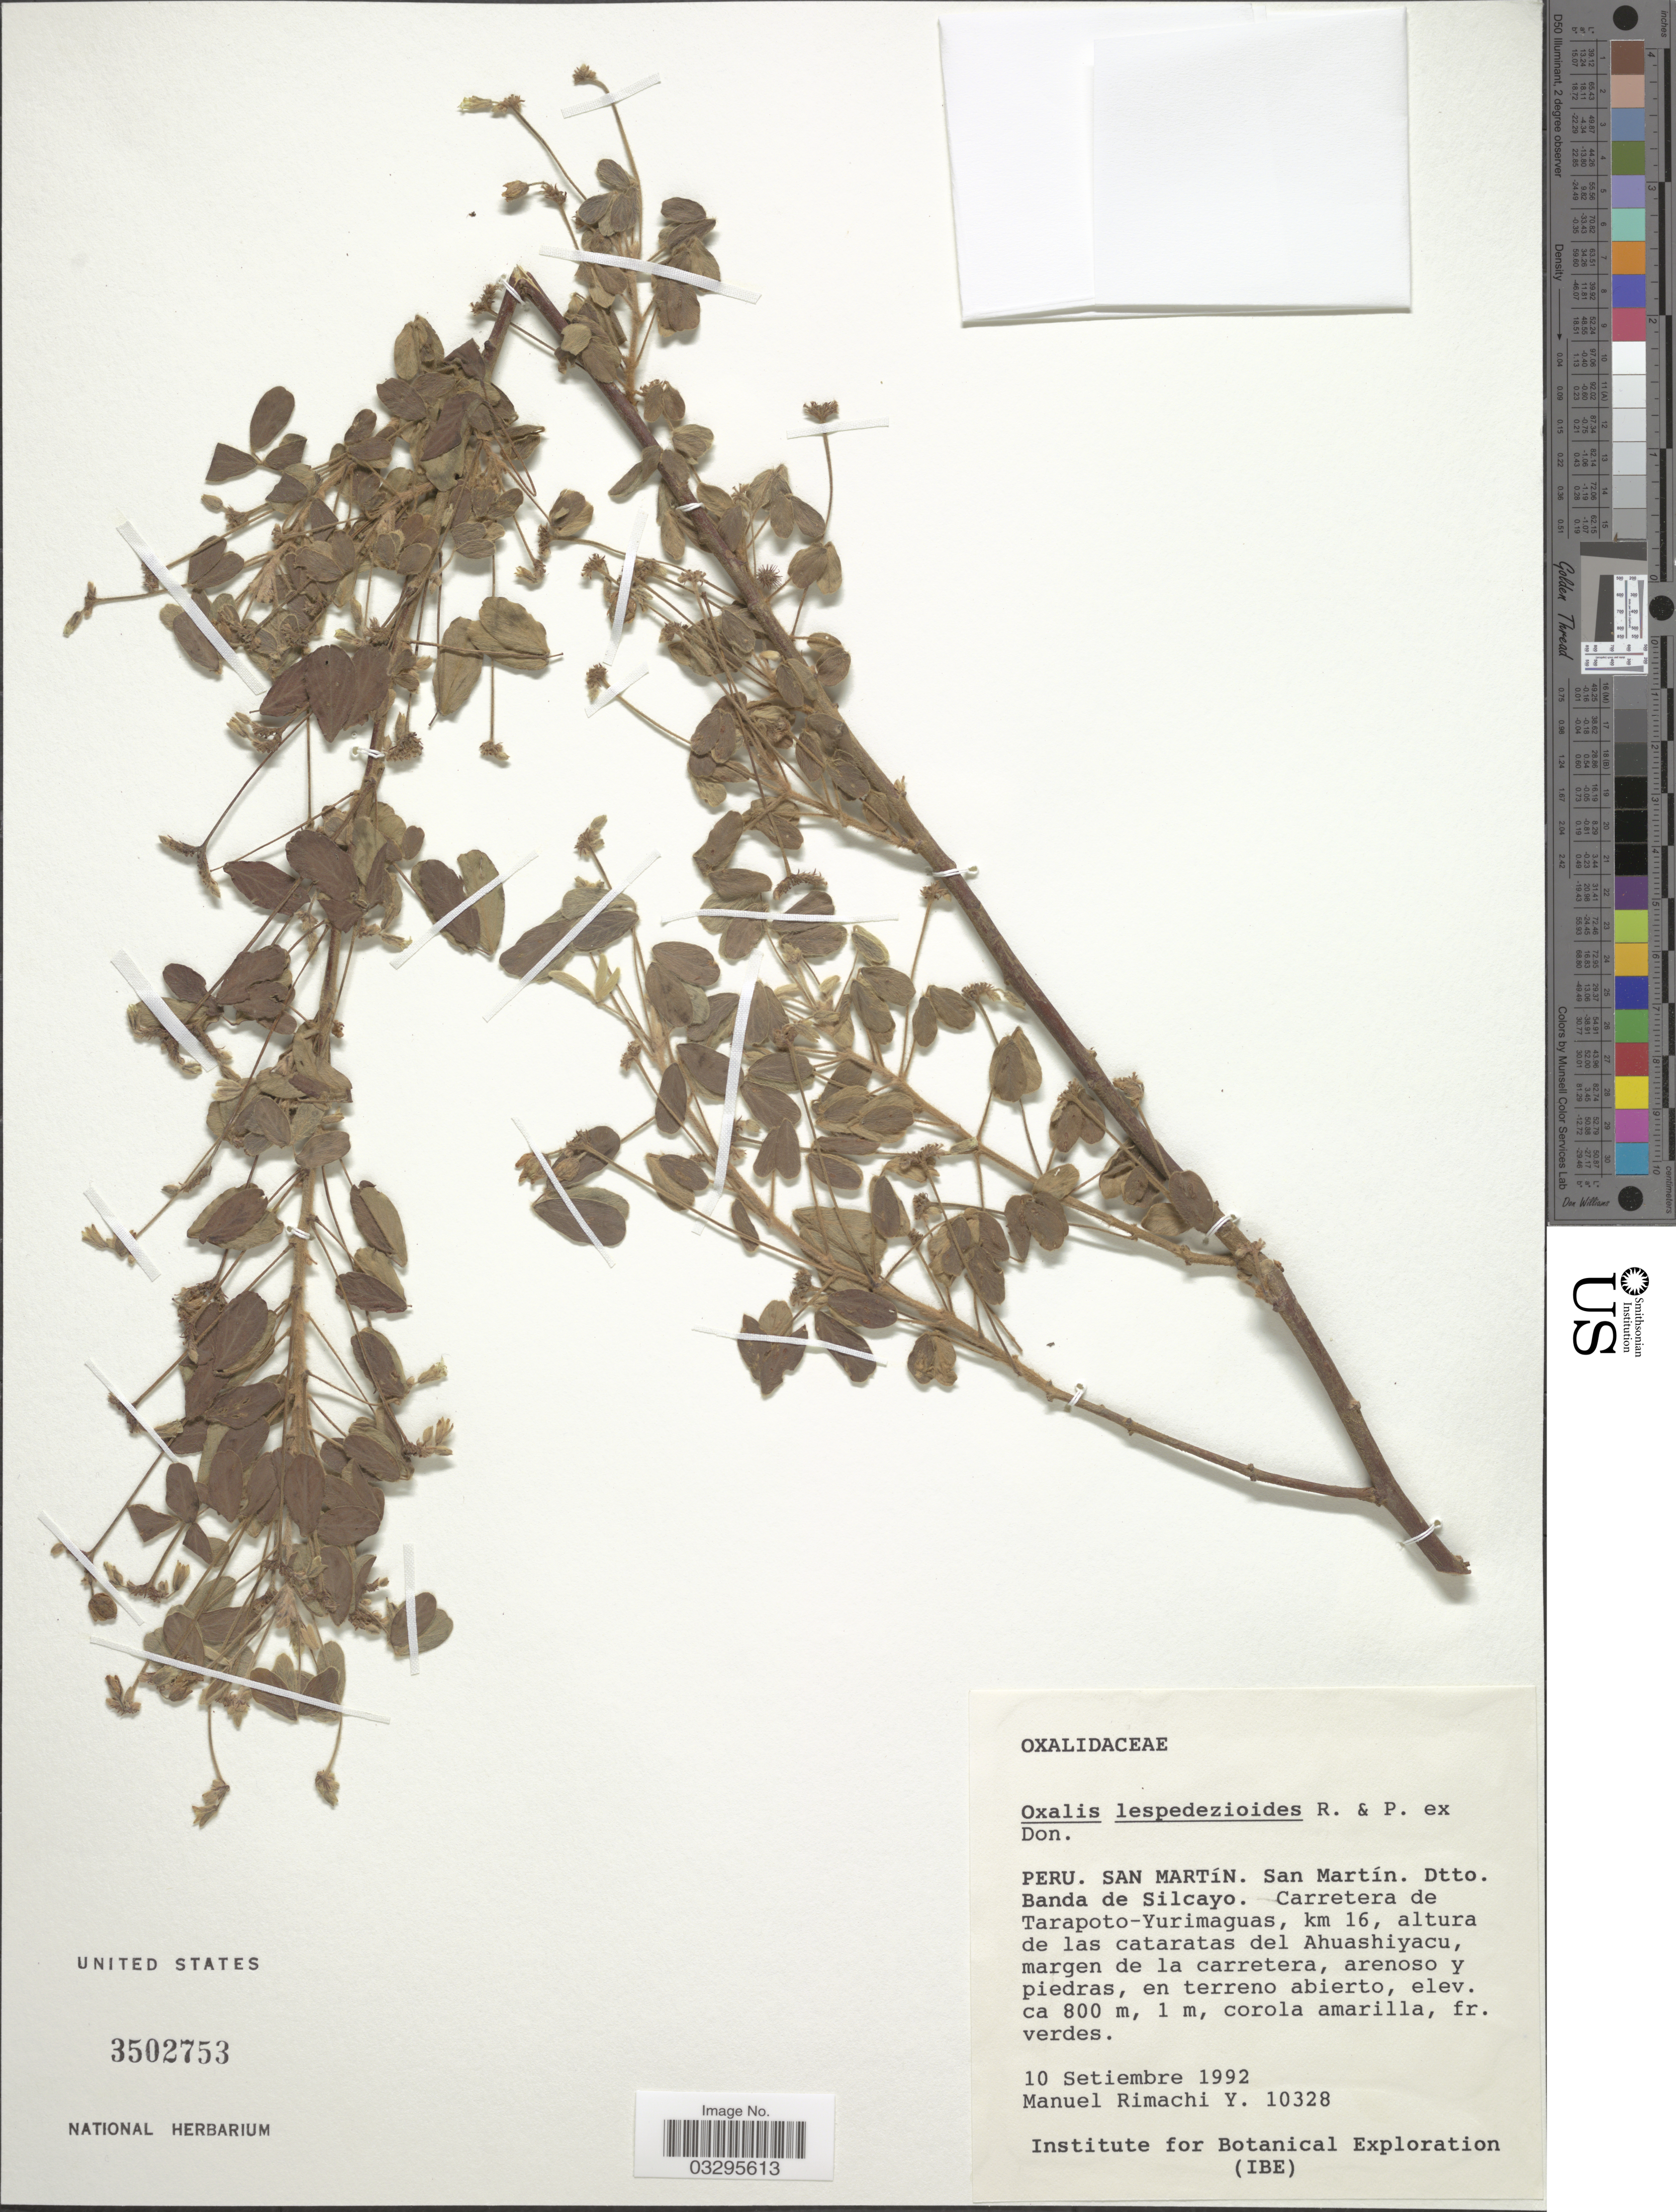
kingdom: Plantae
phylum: Tracheophyta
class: Magnoliopsida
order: Oxalidales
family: Oxalidaceae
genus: Oxalis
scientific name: Oxalis lespedezioides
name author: G. Don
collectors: M. Rimachi Y.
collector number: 10328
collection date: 1992-09-10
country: Peru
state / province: San Martín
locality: San Martín. Dtto. Banda de Silcayo. Carretera de Tarapoto-Yurimaguas, km 16, altura de las cataratas del Ahuashiyacu.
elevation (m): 800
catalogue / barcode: US 3502753